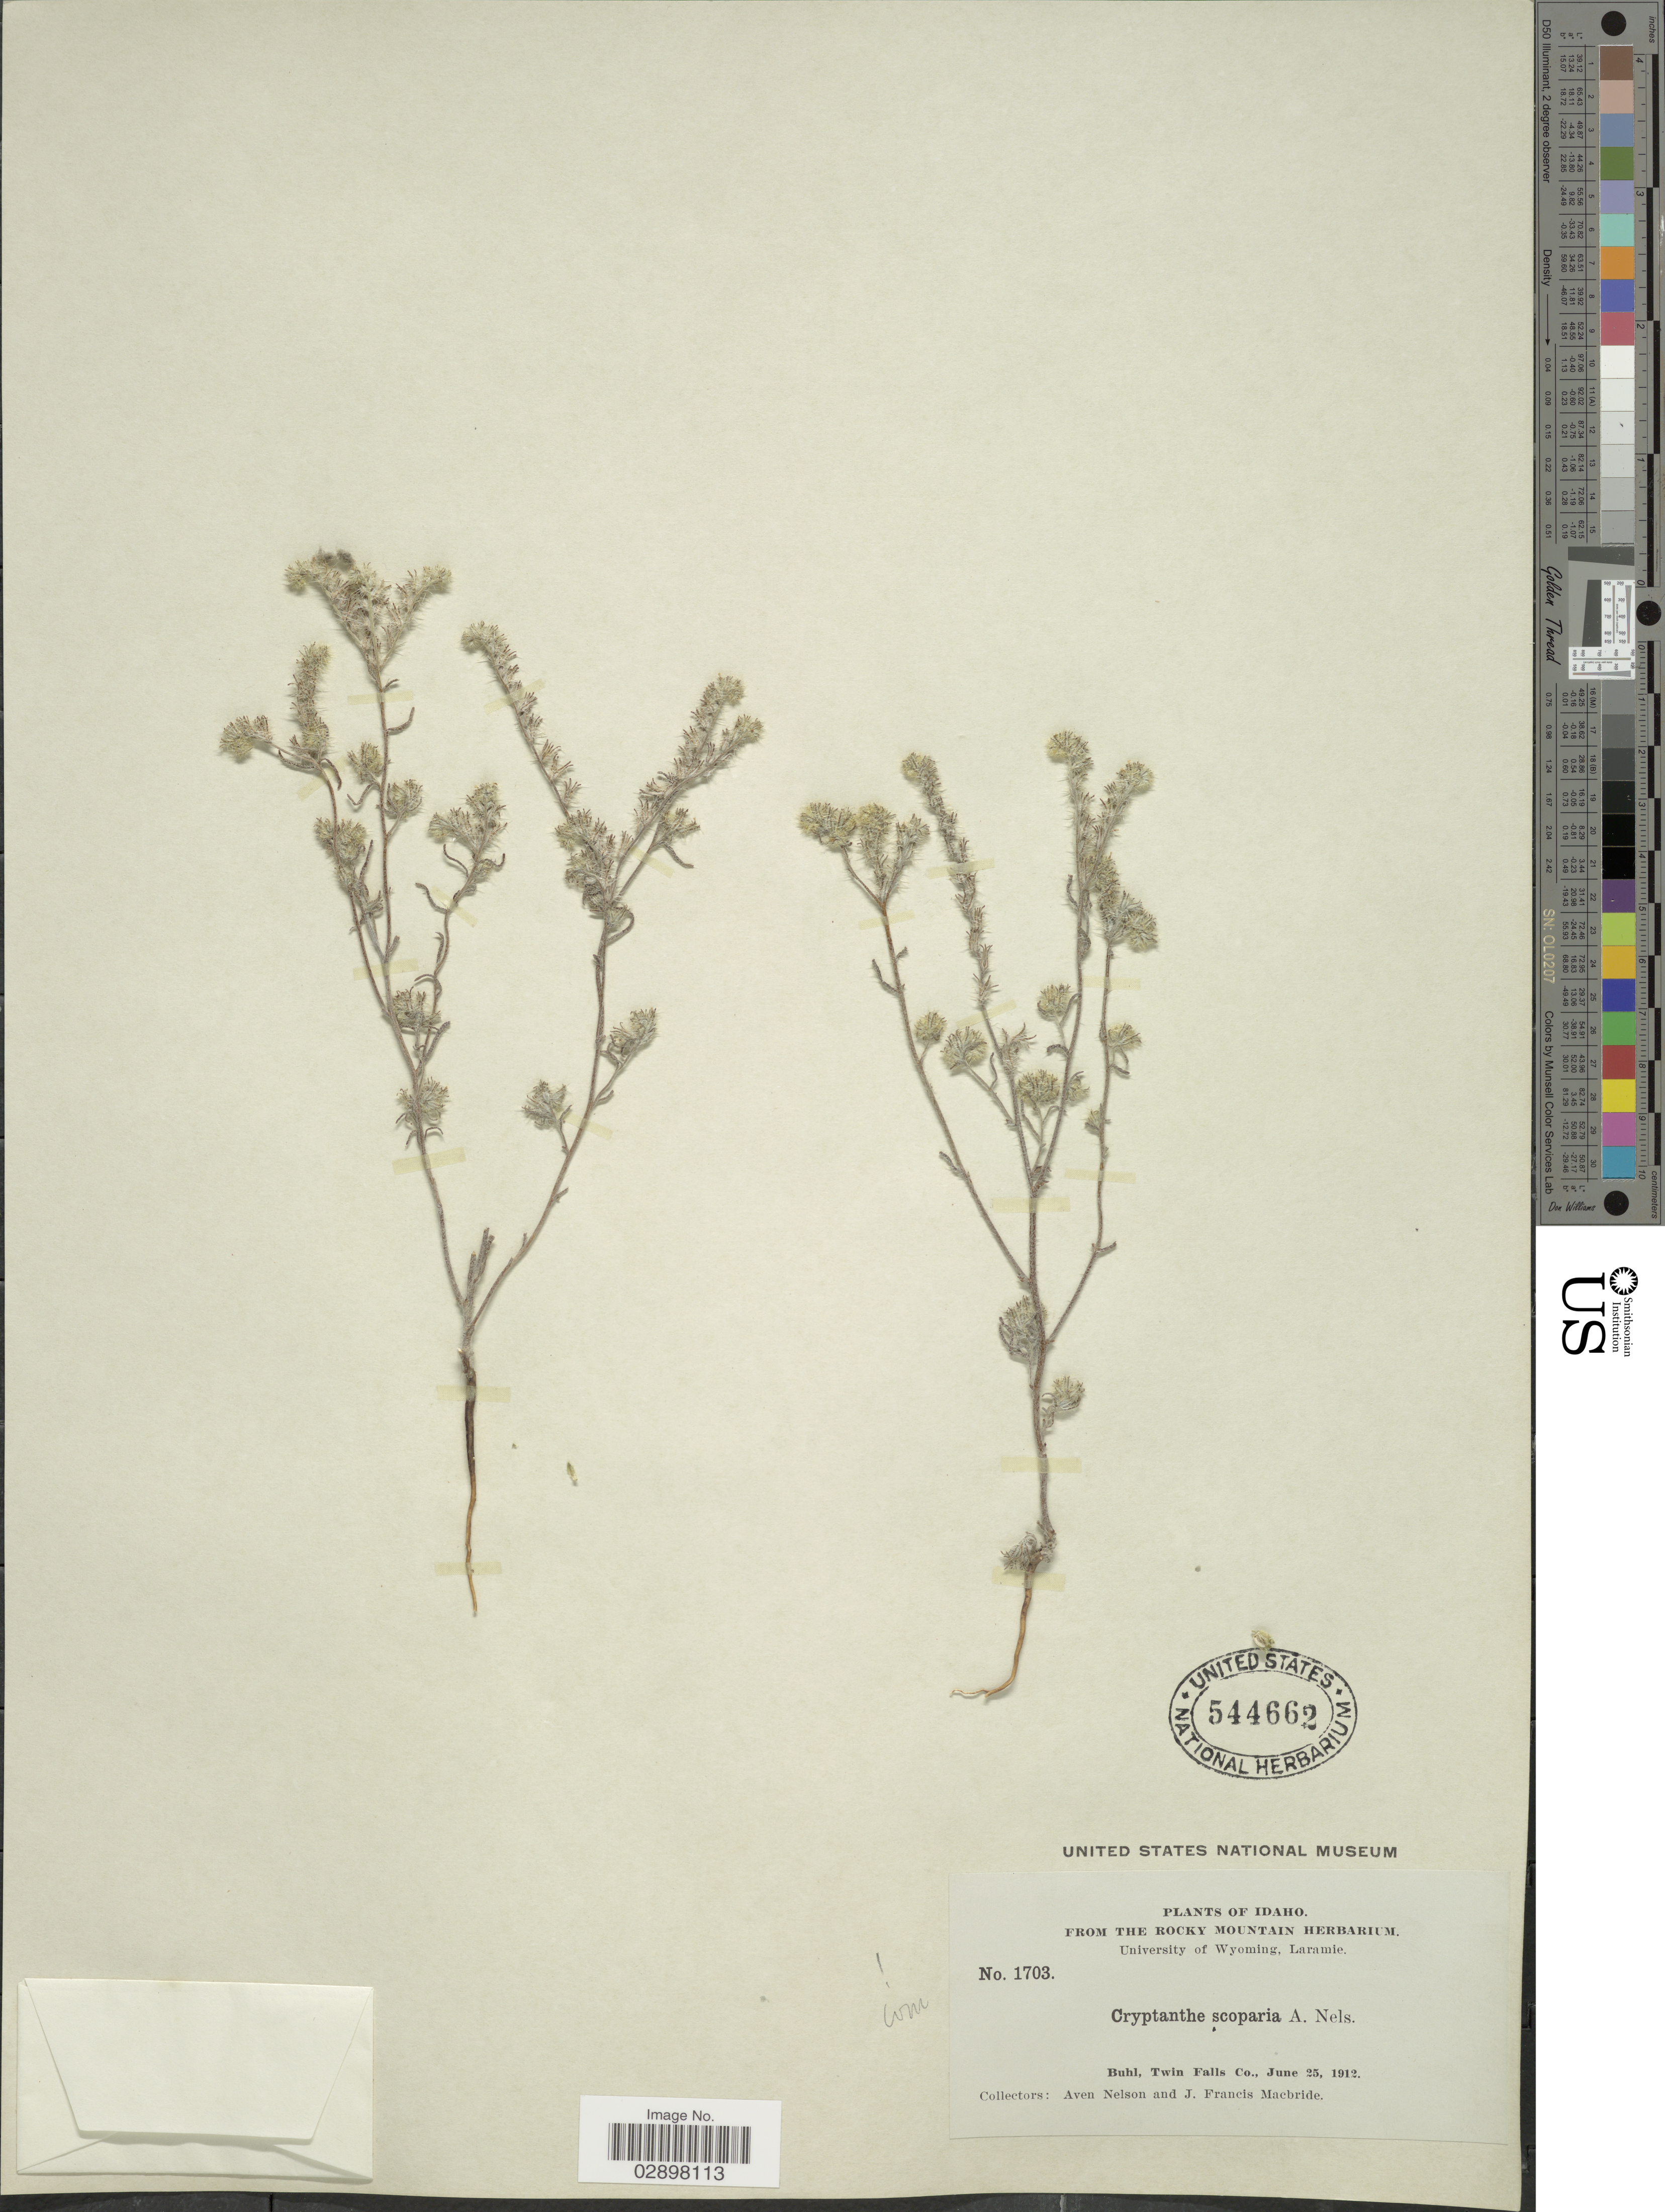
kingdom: Plantae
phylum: Tracheophyta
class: Magnoliopsida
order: Boraginales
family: Boraginaceae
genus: Cryptantha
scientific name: Cryptantha scoparia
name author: A. Nelson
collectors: A. Nelson & J. F. Macbride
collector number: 1703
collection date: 1912-06-25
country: United States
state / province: Idaho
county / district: Twin Falls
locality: Buhl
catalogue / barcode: US 544662